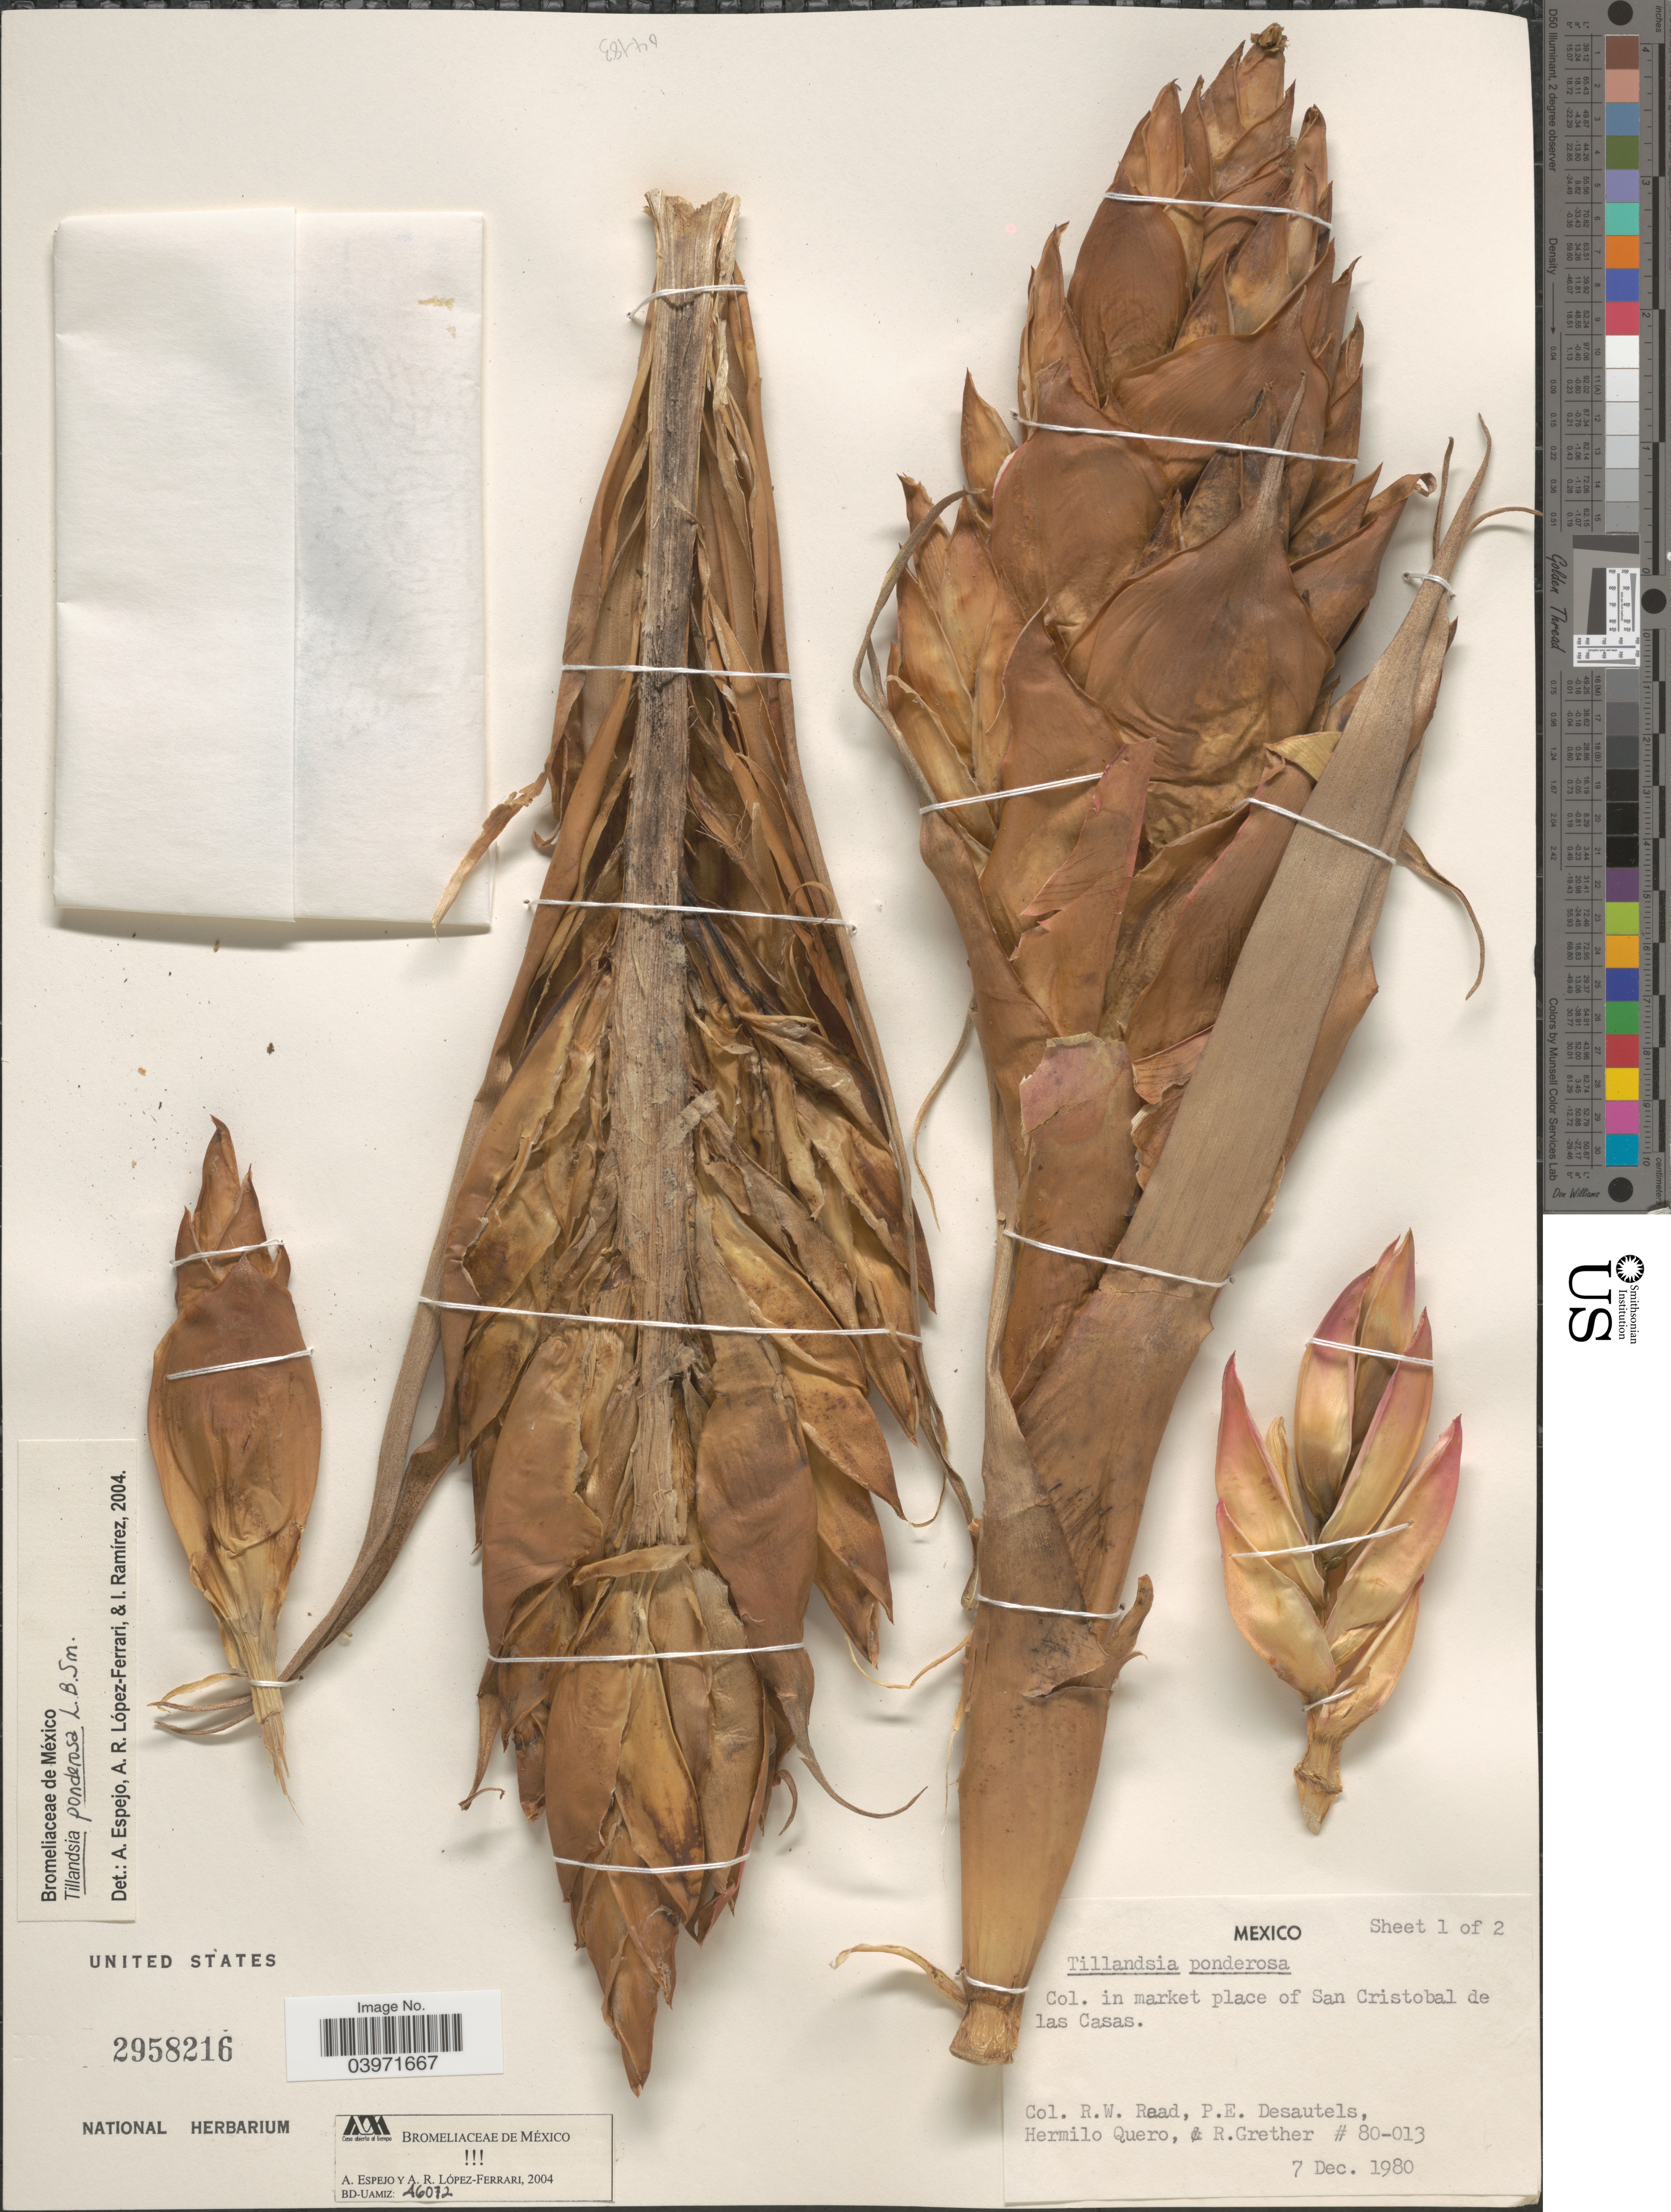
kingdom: Plantae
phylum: Tracheophyta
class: Liliopsida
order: Poales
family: Bromeliaceae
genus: Tillandsia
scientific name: Tillandsia ponderosa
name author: L.B. Sm.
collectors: R. W. Read, P. Desautels, H. Quero & R. Grether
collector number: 80-013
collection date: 1980-12-07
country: Mexico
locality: In market place of San Cristobal de las Casas.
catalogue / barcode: US 2958216